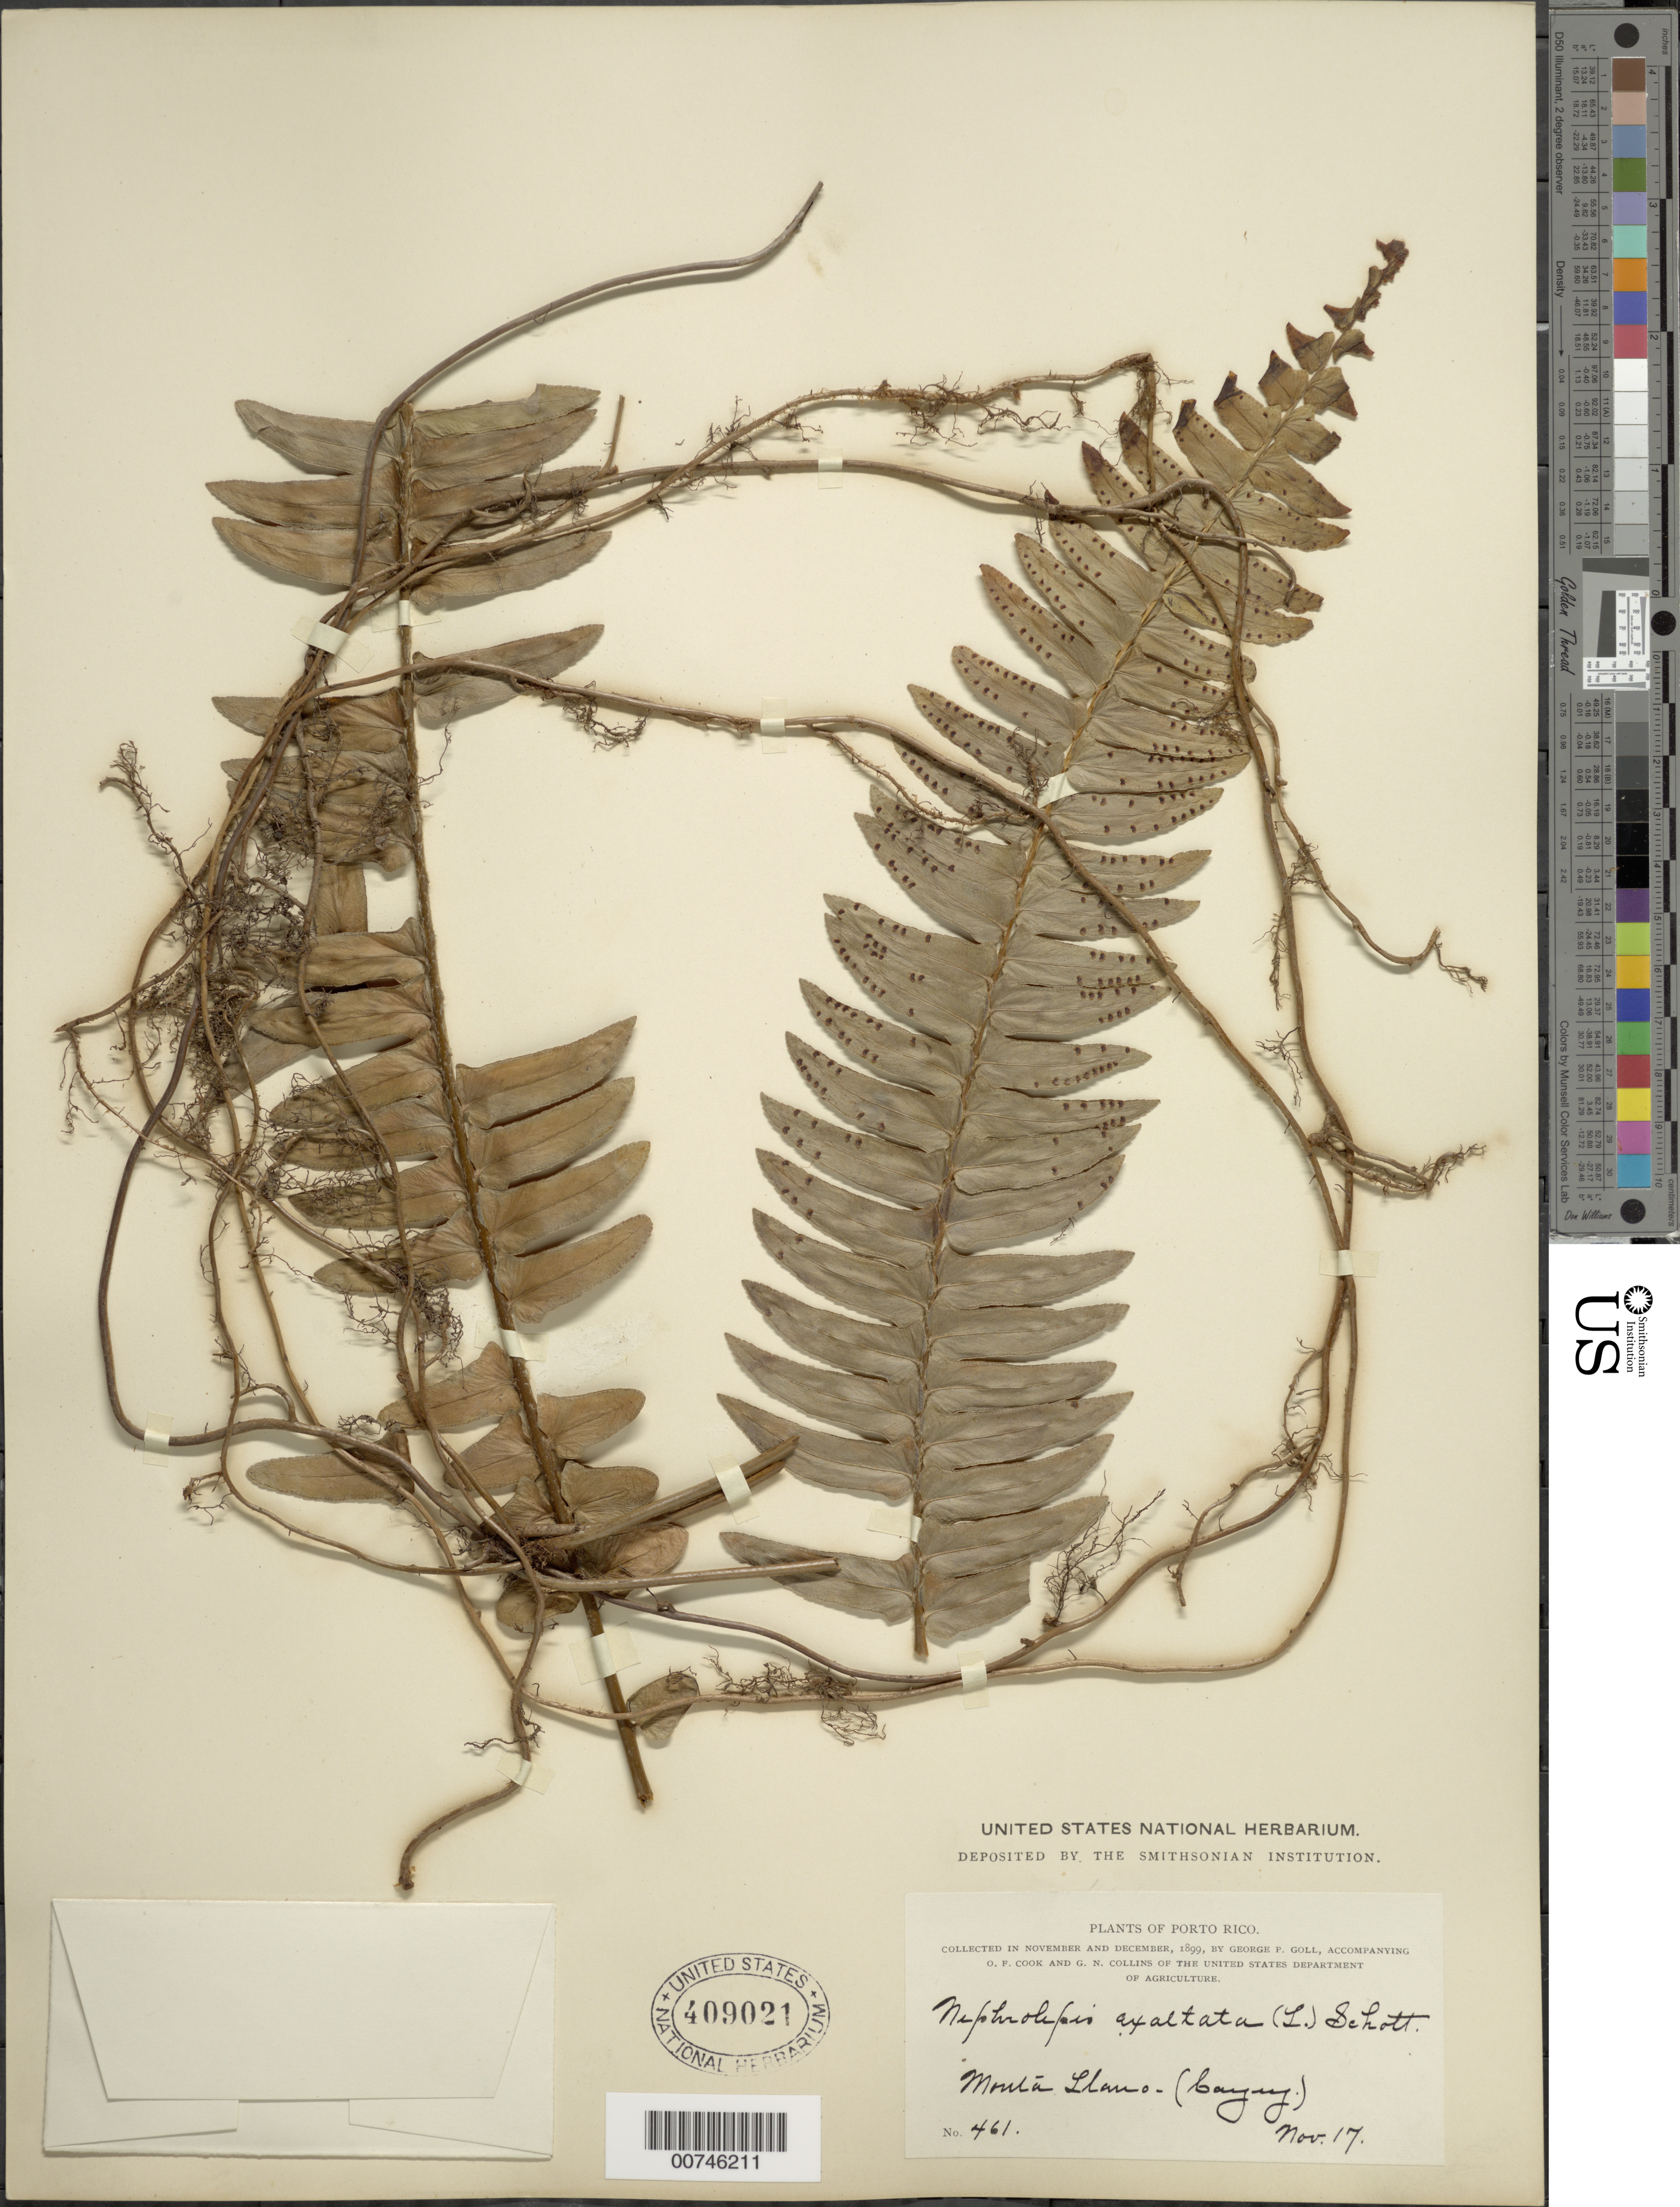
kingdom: Plantae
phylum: Tracheophyta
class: Polypodiopsida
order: Polypodiales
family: Nephrolepidaceae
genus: Nephrolepis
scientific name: Nephrolepis exaltata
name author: (L.) Schott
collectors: G. Goll, O. F. Cook & G. N. Collins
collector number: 461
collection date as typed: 17 Nov 1899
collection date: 1899-11-17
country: Puerto Rico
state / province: Cayey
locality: Monte Llano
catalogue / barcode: US 409021